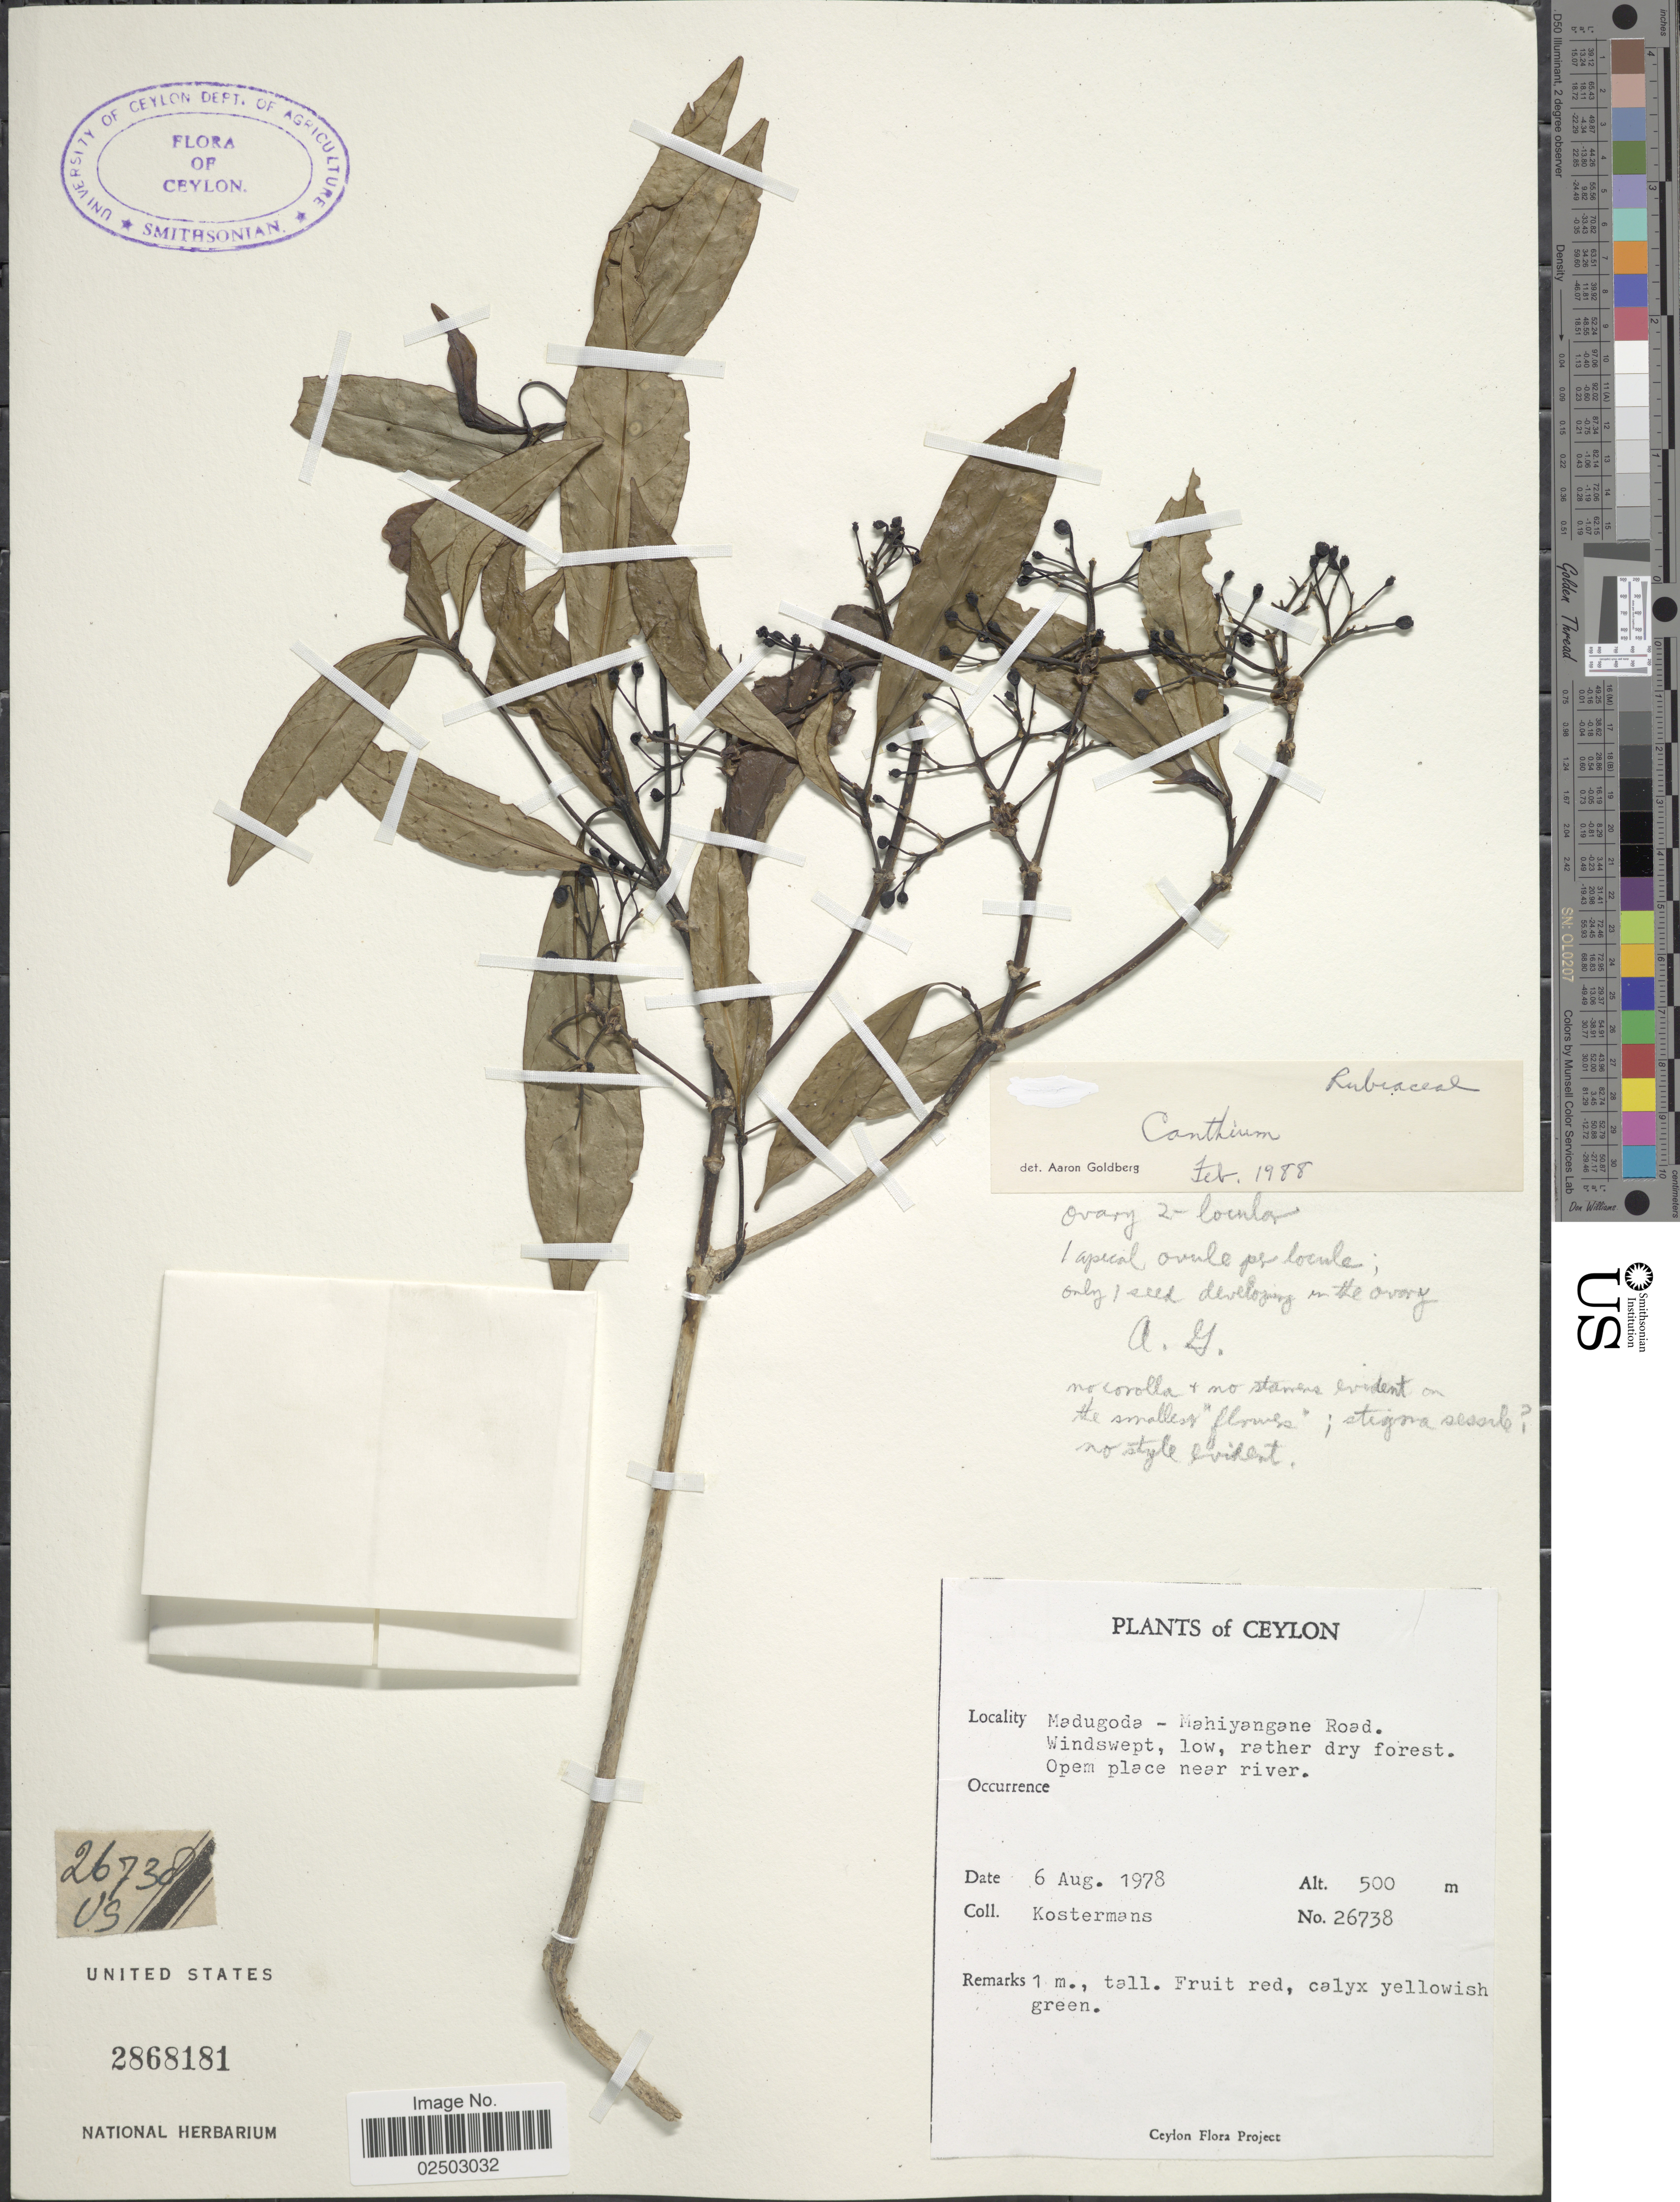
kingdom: Plantae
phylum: Tracheophyta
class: Magnoliopsida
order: Gentianales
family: Rubiaceae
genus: Bridsonia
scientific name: Bridsonia chamaedendrum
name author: (Kuntze) Verstraete & A.E. van Wyk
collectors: Kostermans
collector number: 26738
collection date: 1978-08-06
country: Sri Lanka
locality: Ceylon, Madugoda-Mahiyangane Road, Windswept, low, rahter dry forest, open place near river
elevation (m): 500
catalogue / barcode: US 2868181